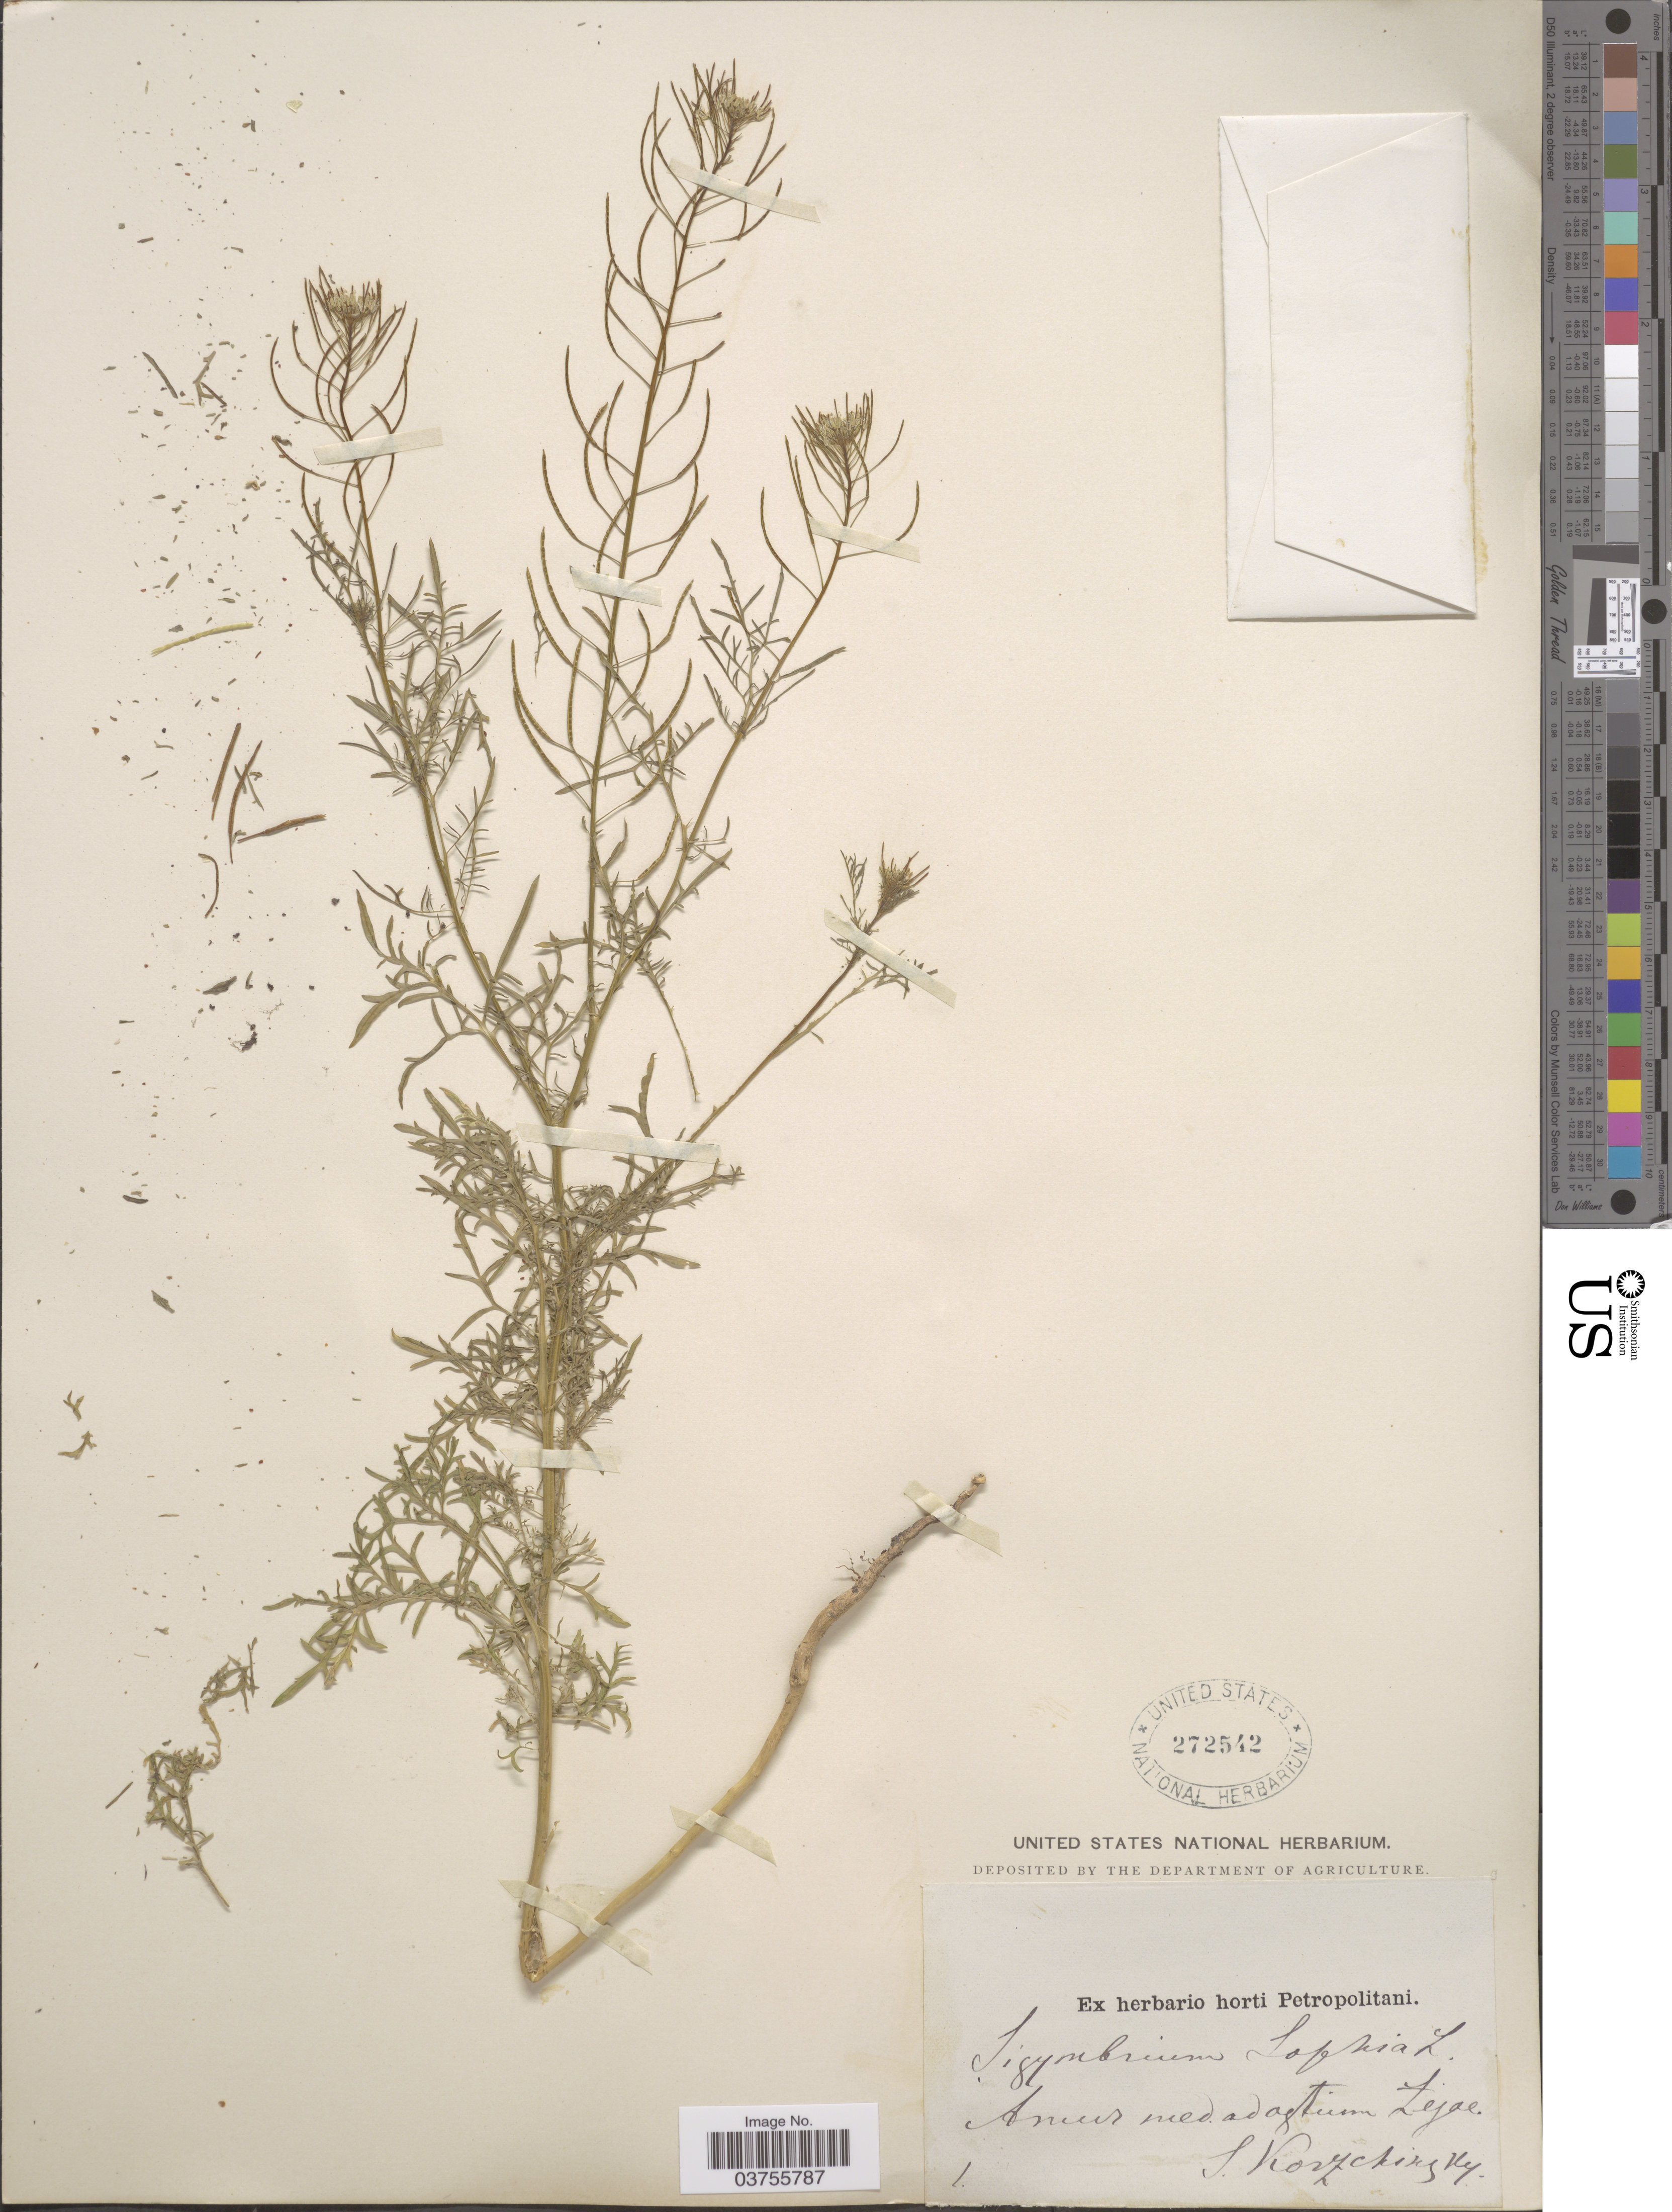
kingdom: Plantae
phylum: Tracheophyta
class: Magnoliopsida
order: Brassicales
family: Brassicaceae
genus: Sophia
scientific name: Sophia sophia (L.) Britton nom. illeg. (tautonym)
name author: (L.) Britton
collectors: S. Korzchinsky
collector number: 1?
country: Russian Federation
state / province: Amur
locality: Amur med. ad ostium Zejae (Zeya)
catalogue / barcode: US 272542